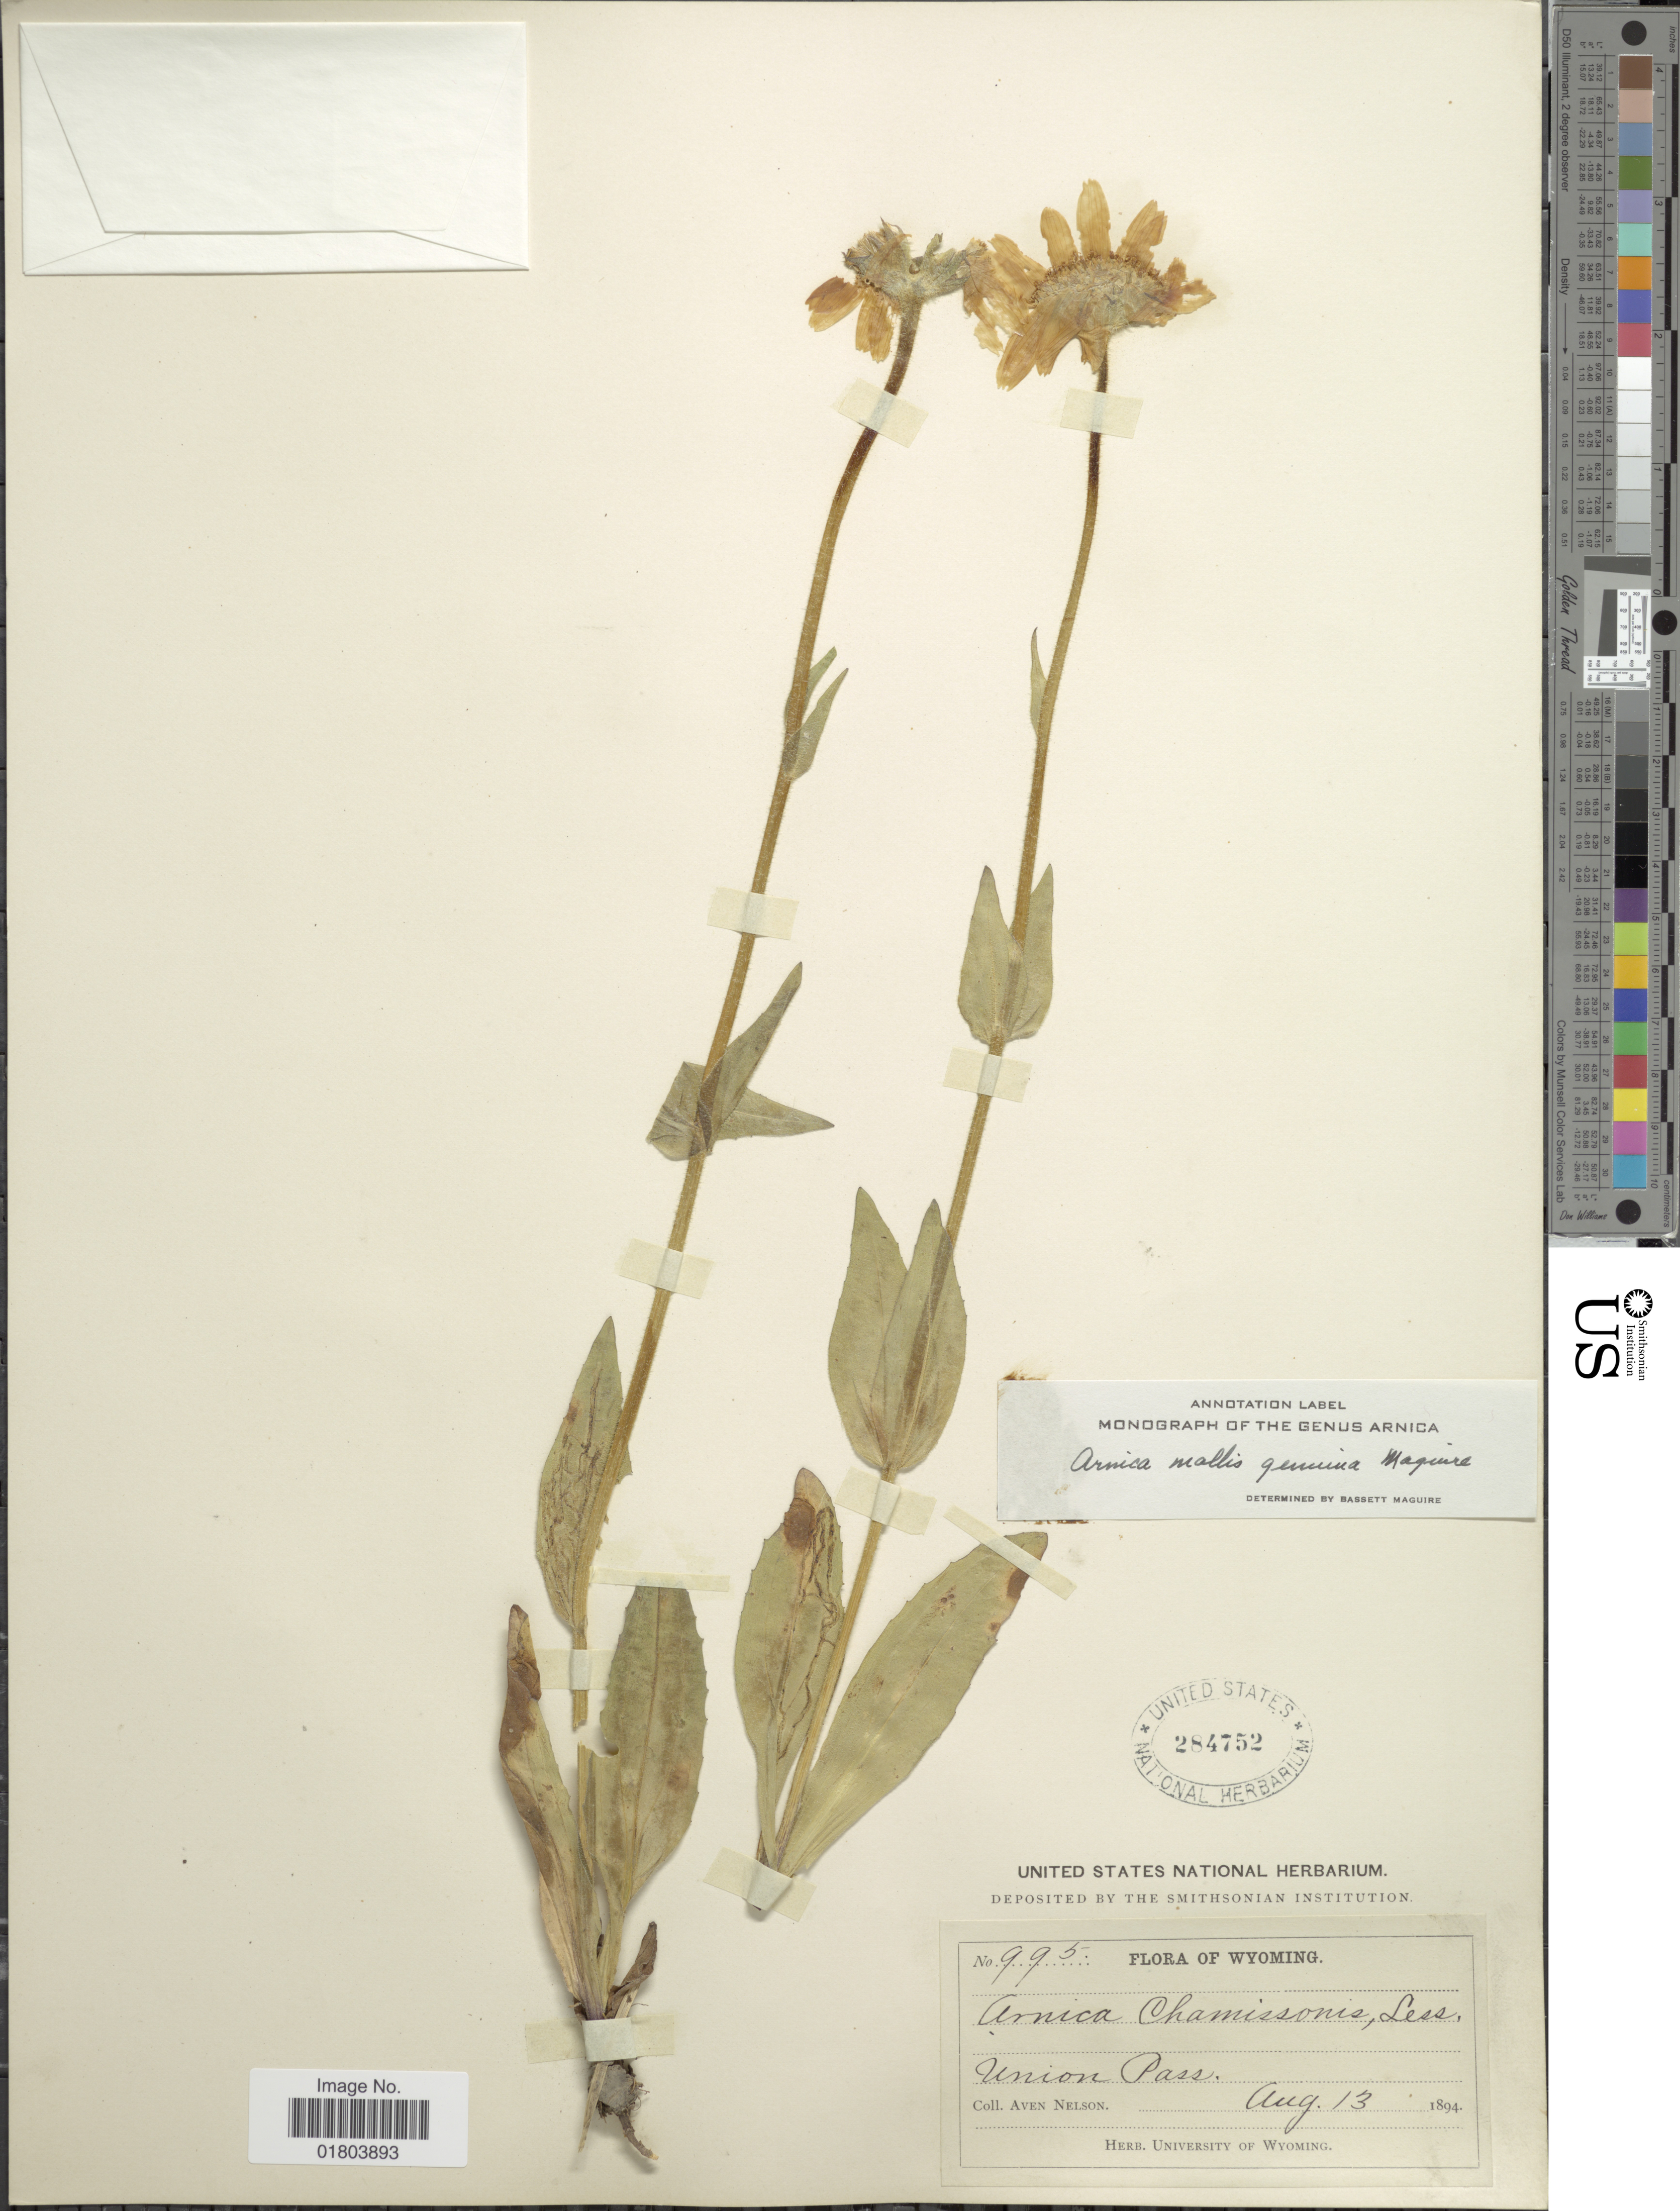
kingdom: Plantae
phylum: Tracheophyta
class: Magnoliopsida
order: Asterales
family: Asteraceae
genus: Arnica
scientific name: Arnica mollis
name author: Hook.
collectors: A. Nelson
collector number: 995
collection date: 1894-08-13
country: United States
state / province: Wyoming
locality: Union Pass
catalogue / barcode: US 284752